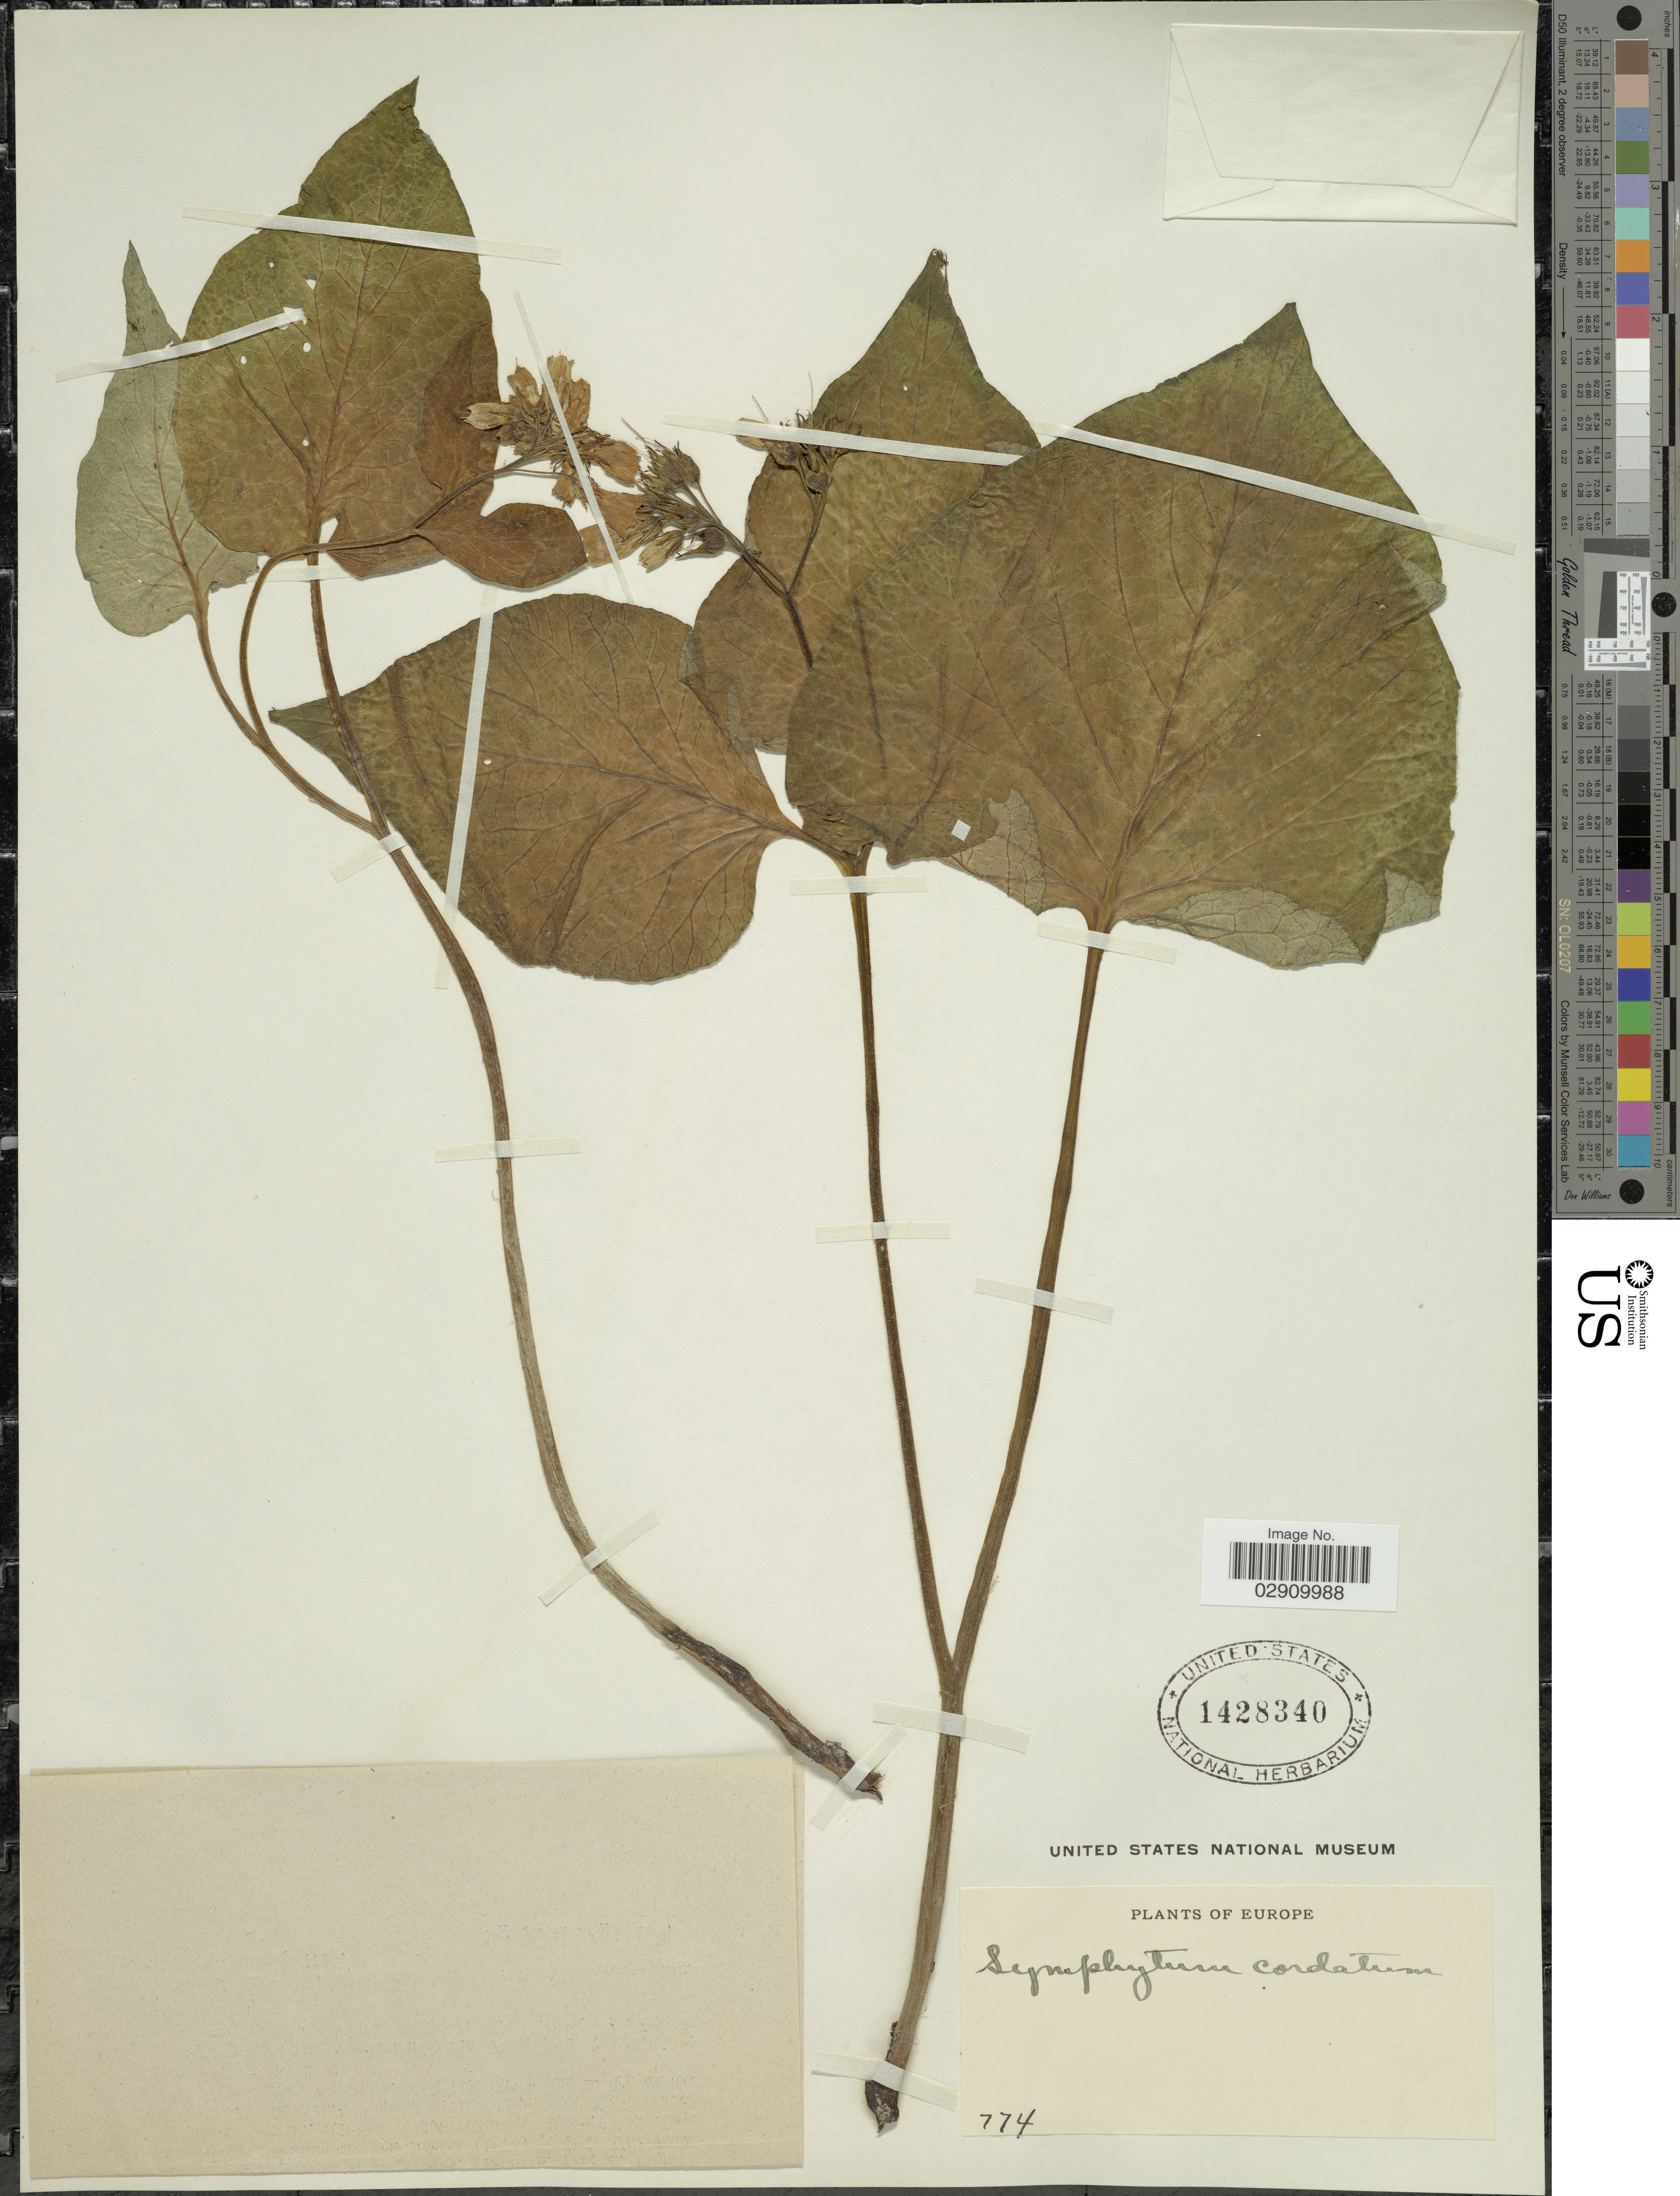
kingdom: Plantae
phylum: Tracheophyta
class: Magnoliopsida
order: Boraginales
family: Boraginaceae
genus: Symphytum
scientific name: Symphytum cordatum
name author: Waldst. & Kit.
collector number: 774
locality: Europe.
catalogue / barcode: US 1428340